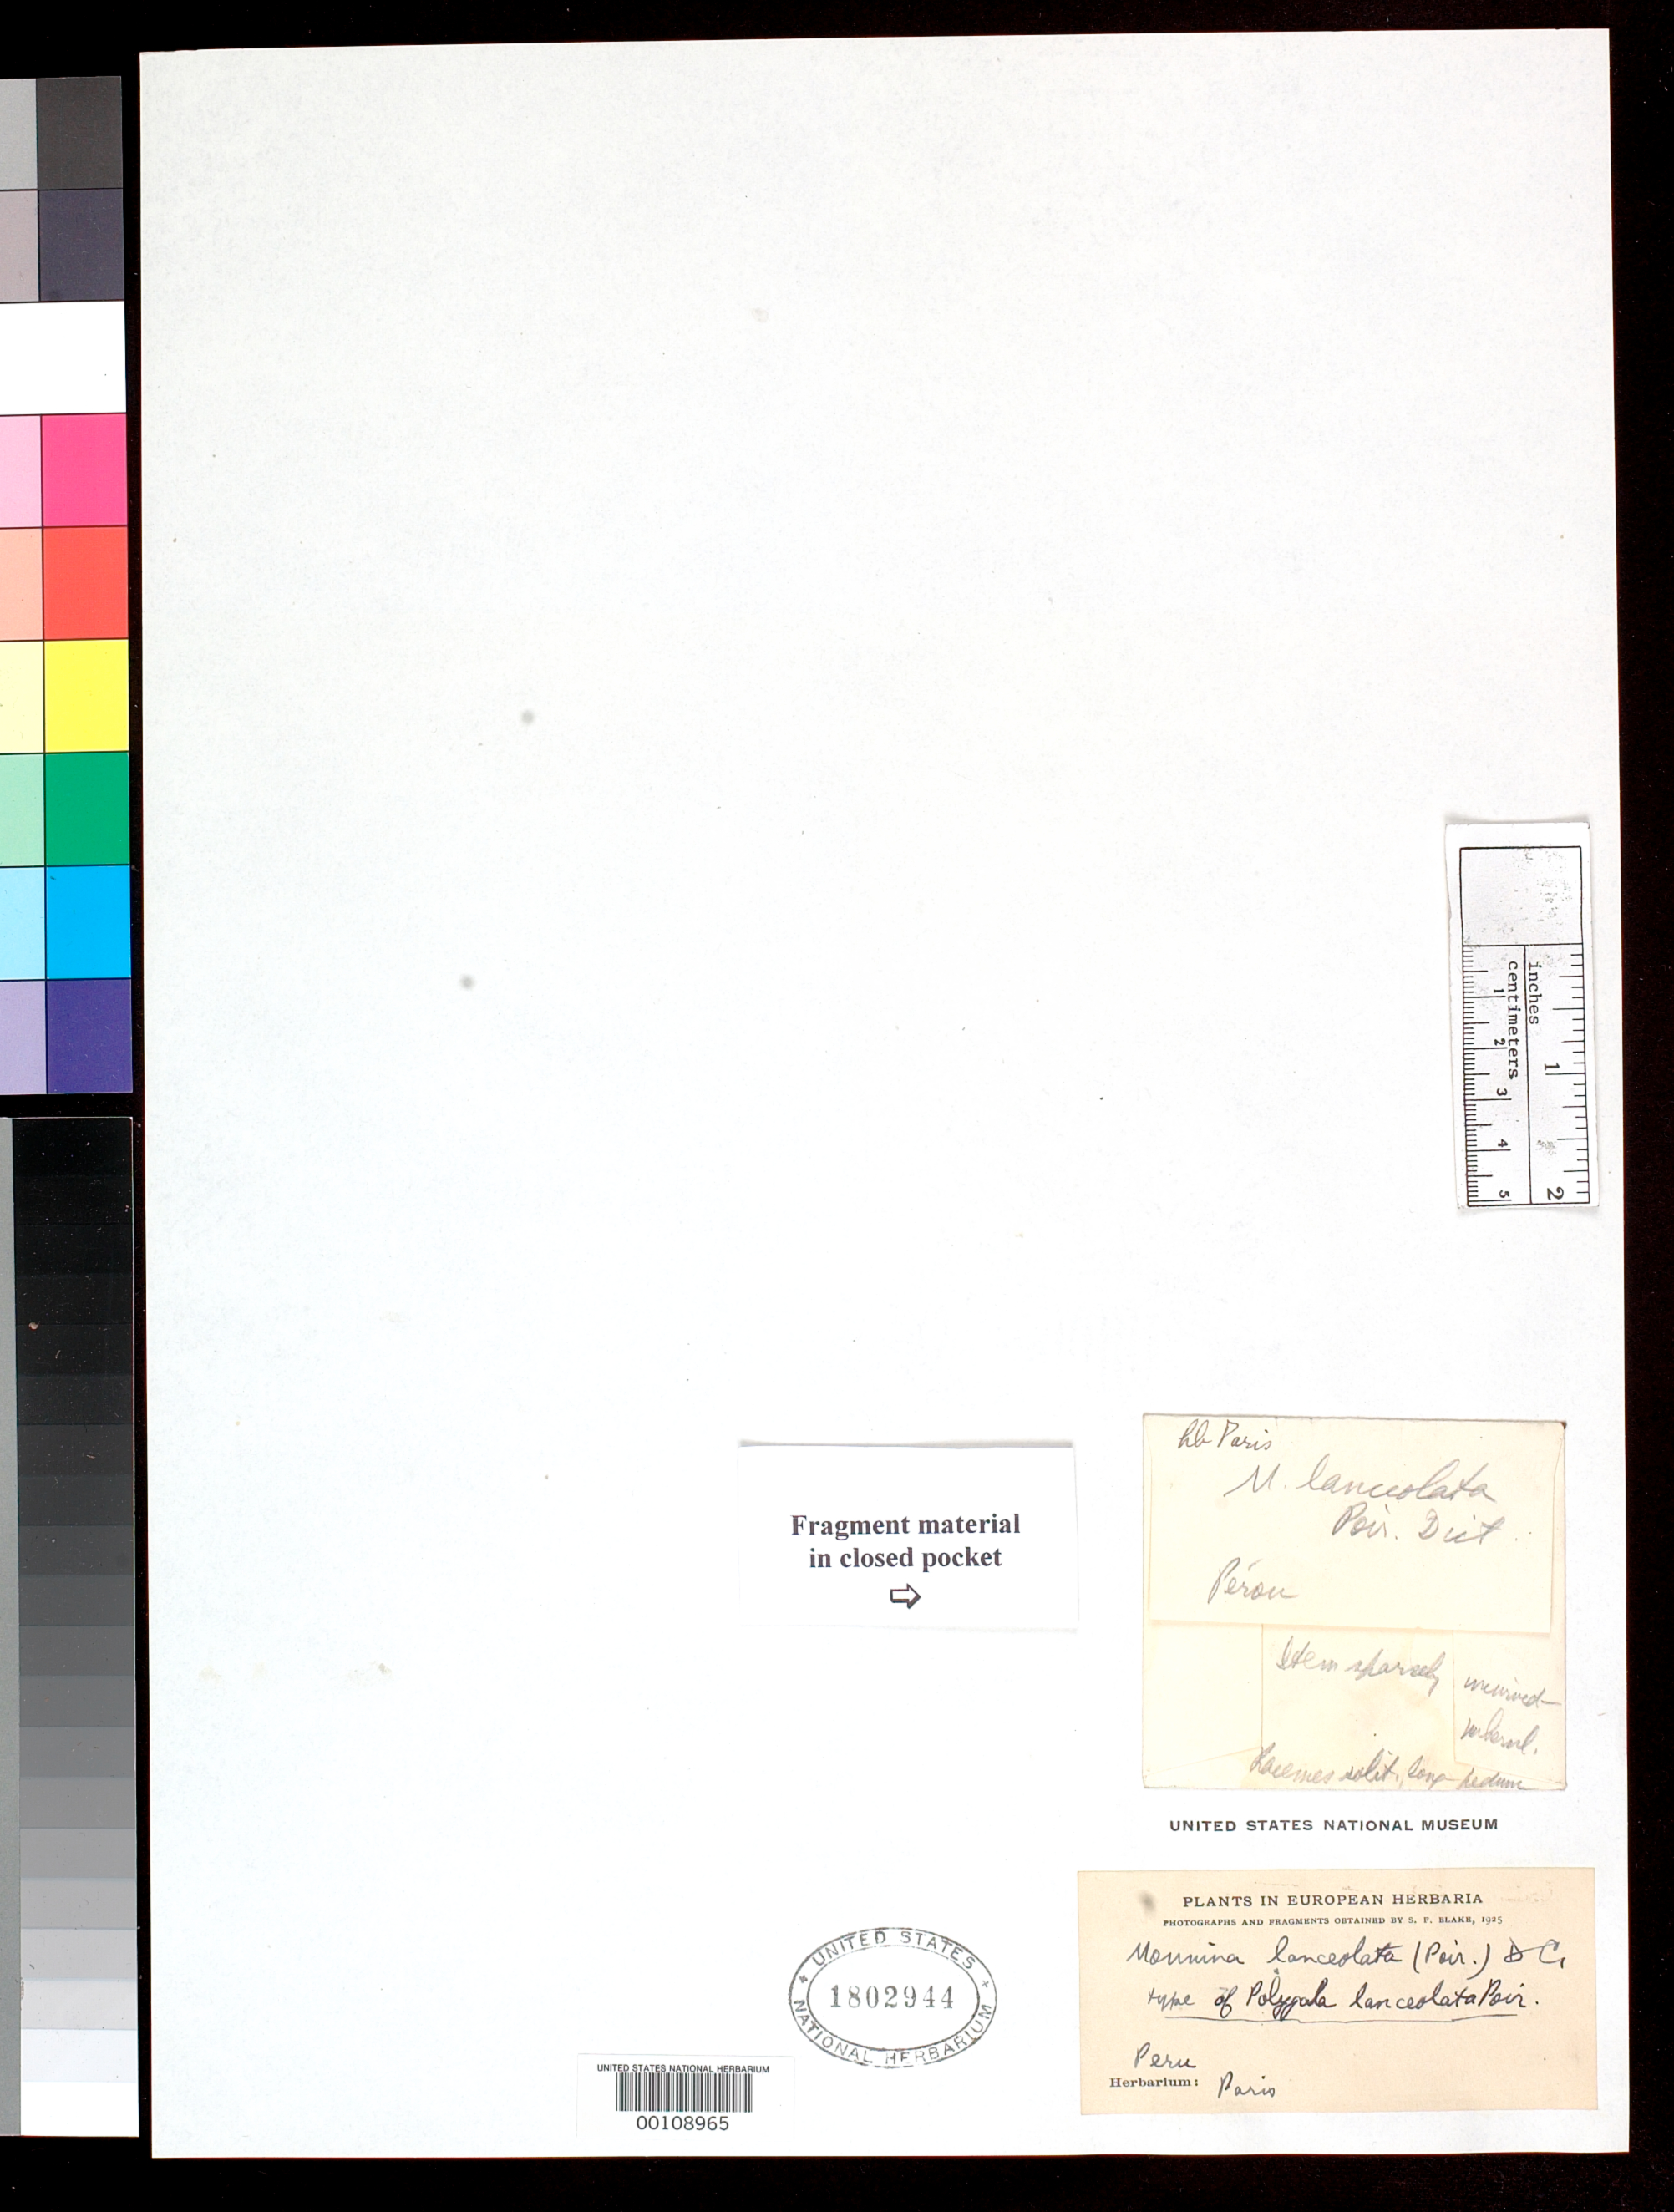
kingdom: Plantae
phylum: Tracheophyta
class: Magnoliopsida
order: Fabales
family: Polygalaceae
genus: Polygala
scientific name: Polygala lanceolata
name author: Poir. in Lam.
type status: Type Fragment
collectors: J. Jussieu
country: Peru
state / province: San Martín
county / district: Mariscal Cáceres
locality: Rio Huallaga, margen Derecha del; Balsa Probana; dtto. Tocache Nuevo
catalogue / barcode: US 1802944